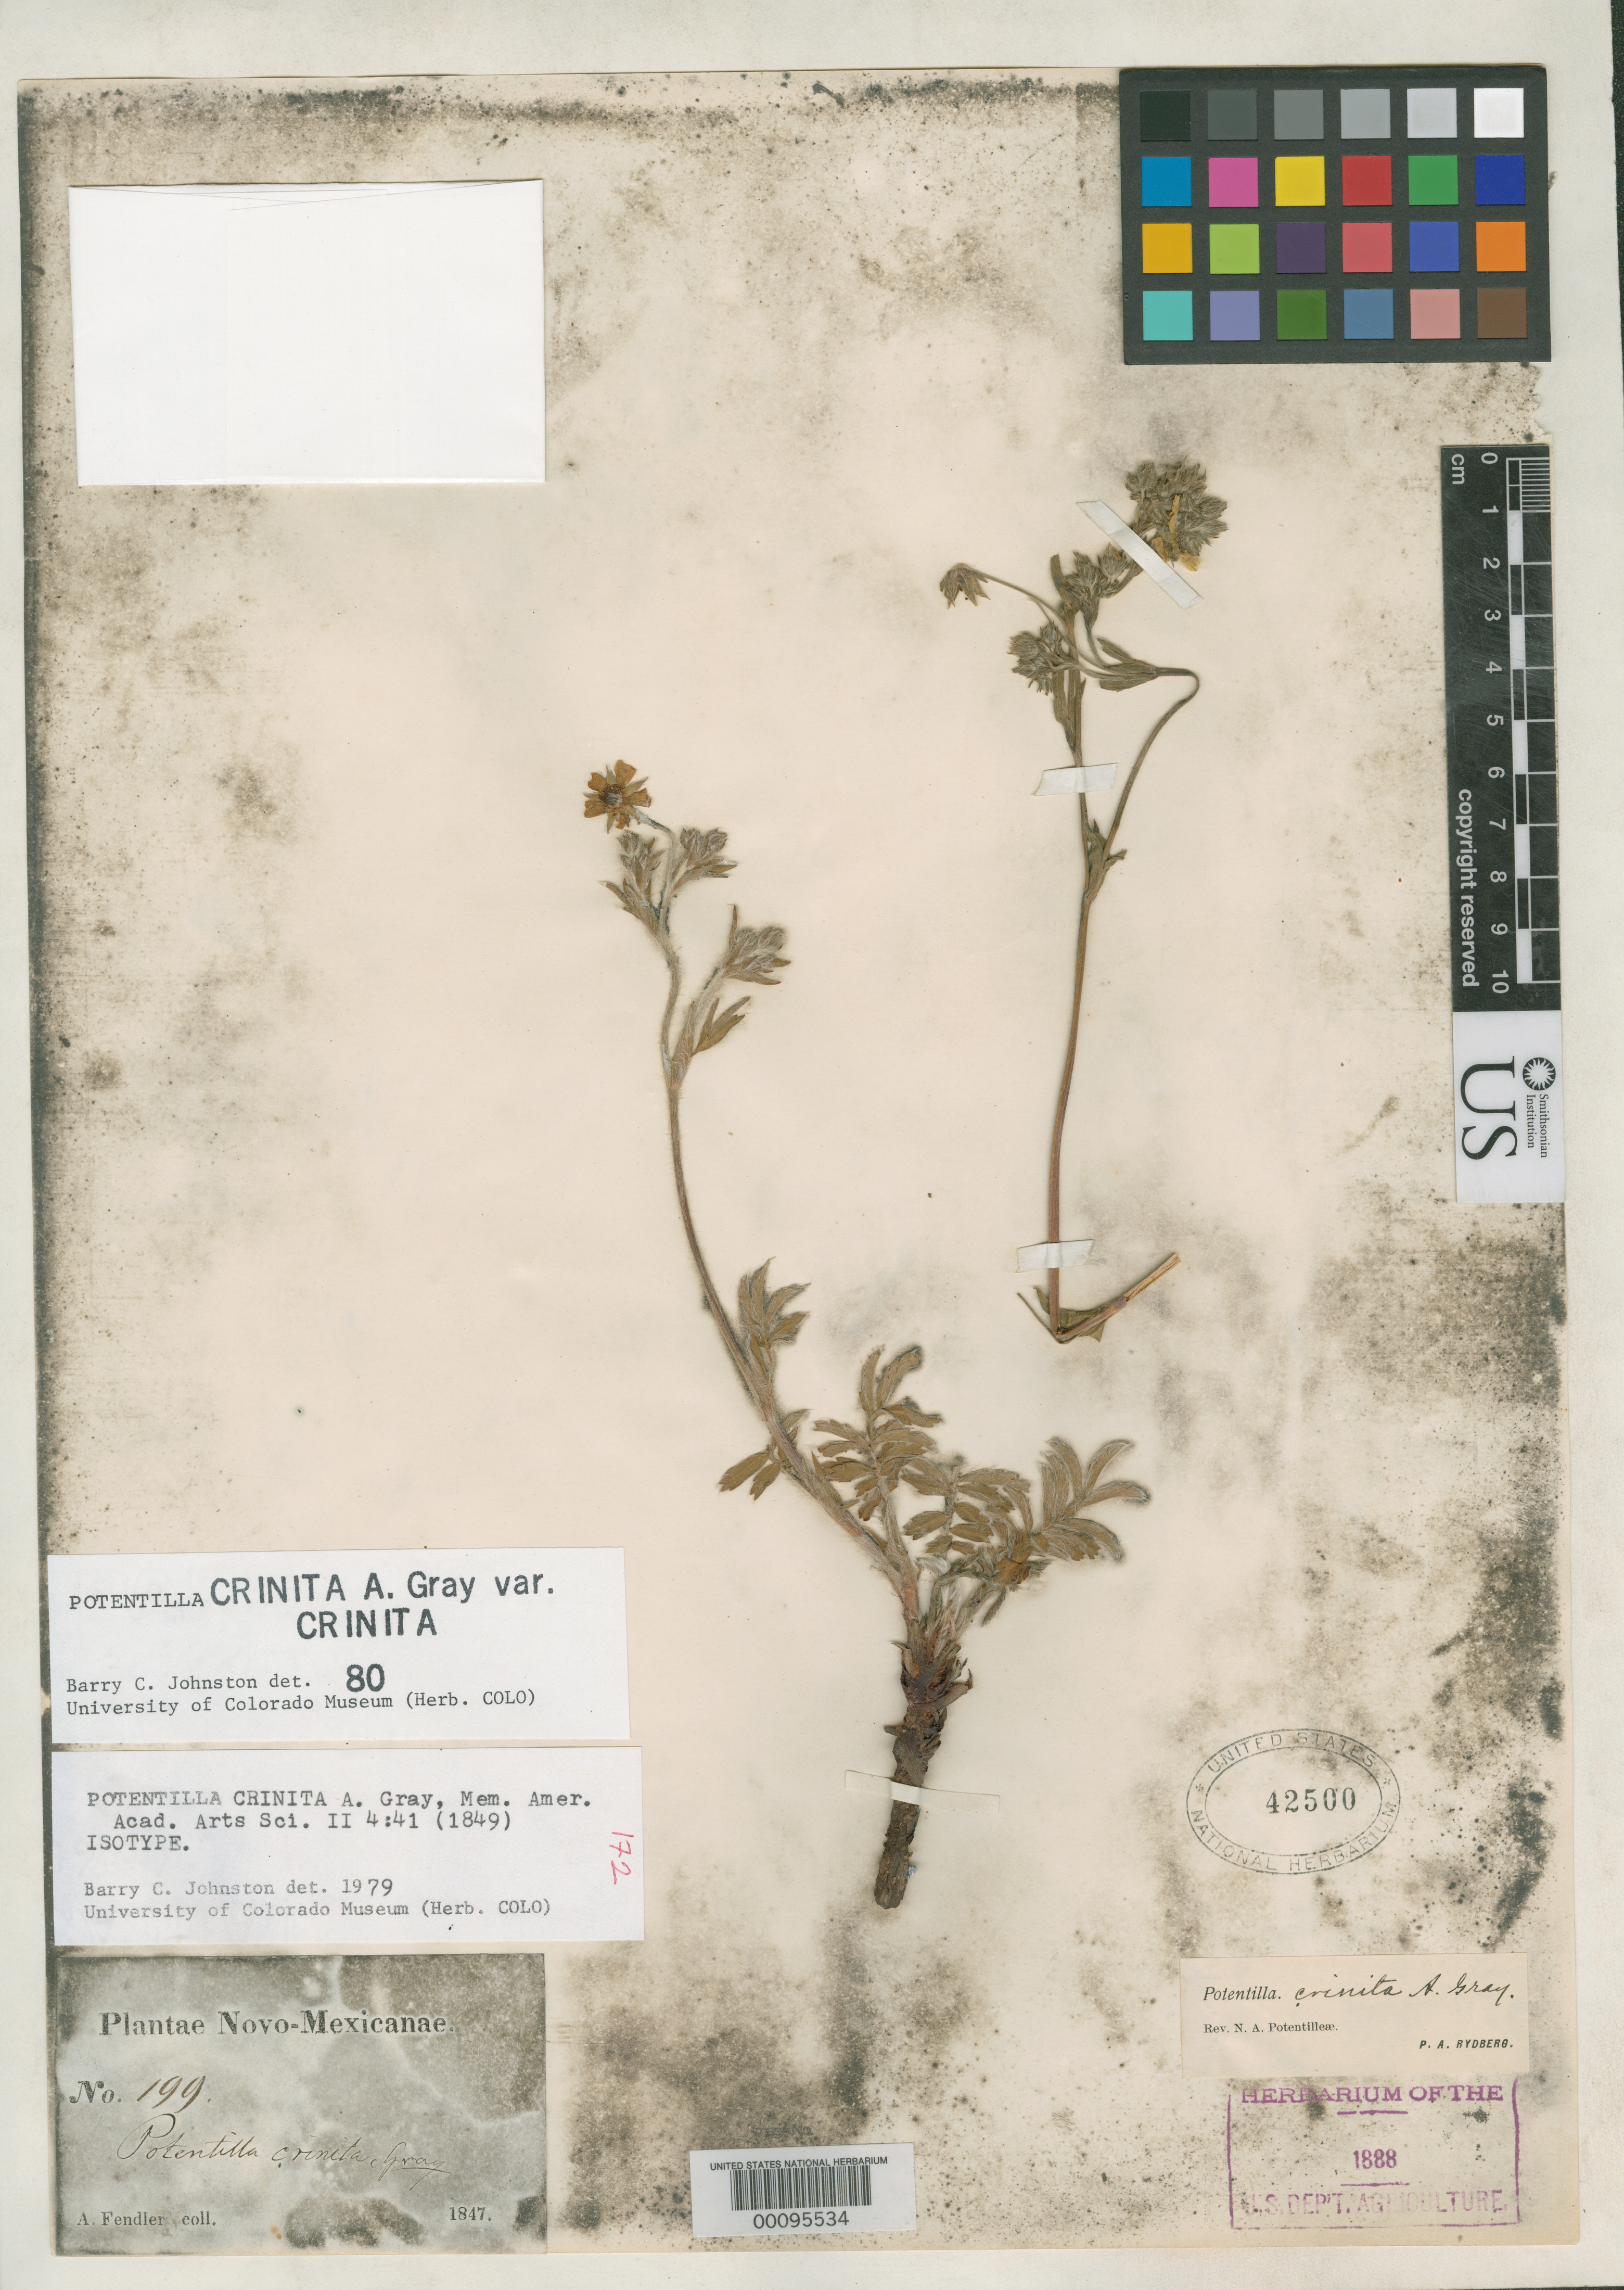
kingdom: Plantae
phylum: Tracheophyta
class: Magnoliopsida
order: Rosales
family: Rosaceae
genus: Potentilla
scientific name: Potentilla crinita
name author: A. Gray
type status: Isotype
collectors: A. Fendler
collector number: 199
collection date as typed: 1847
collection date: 1847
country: United States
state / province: New Mexico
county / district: Santa Fe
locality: Santa Fe Creek.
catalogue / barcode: US 42500